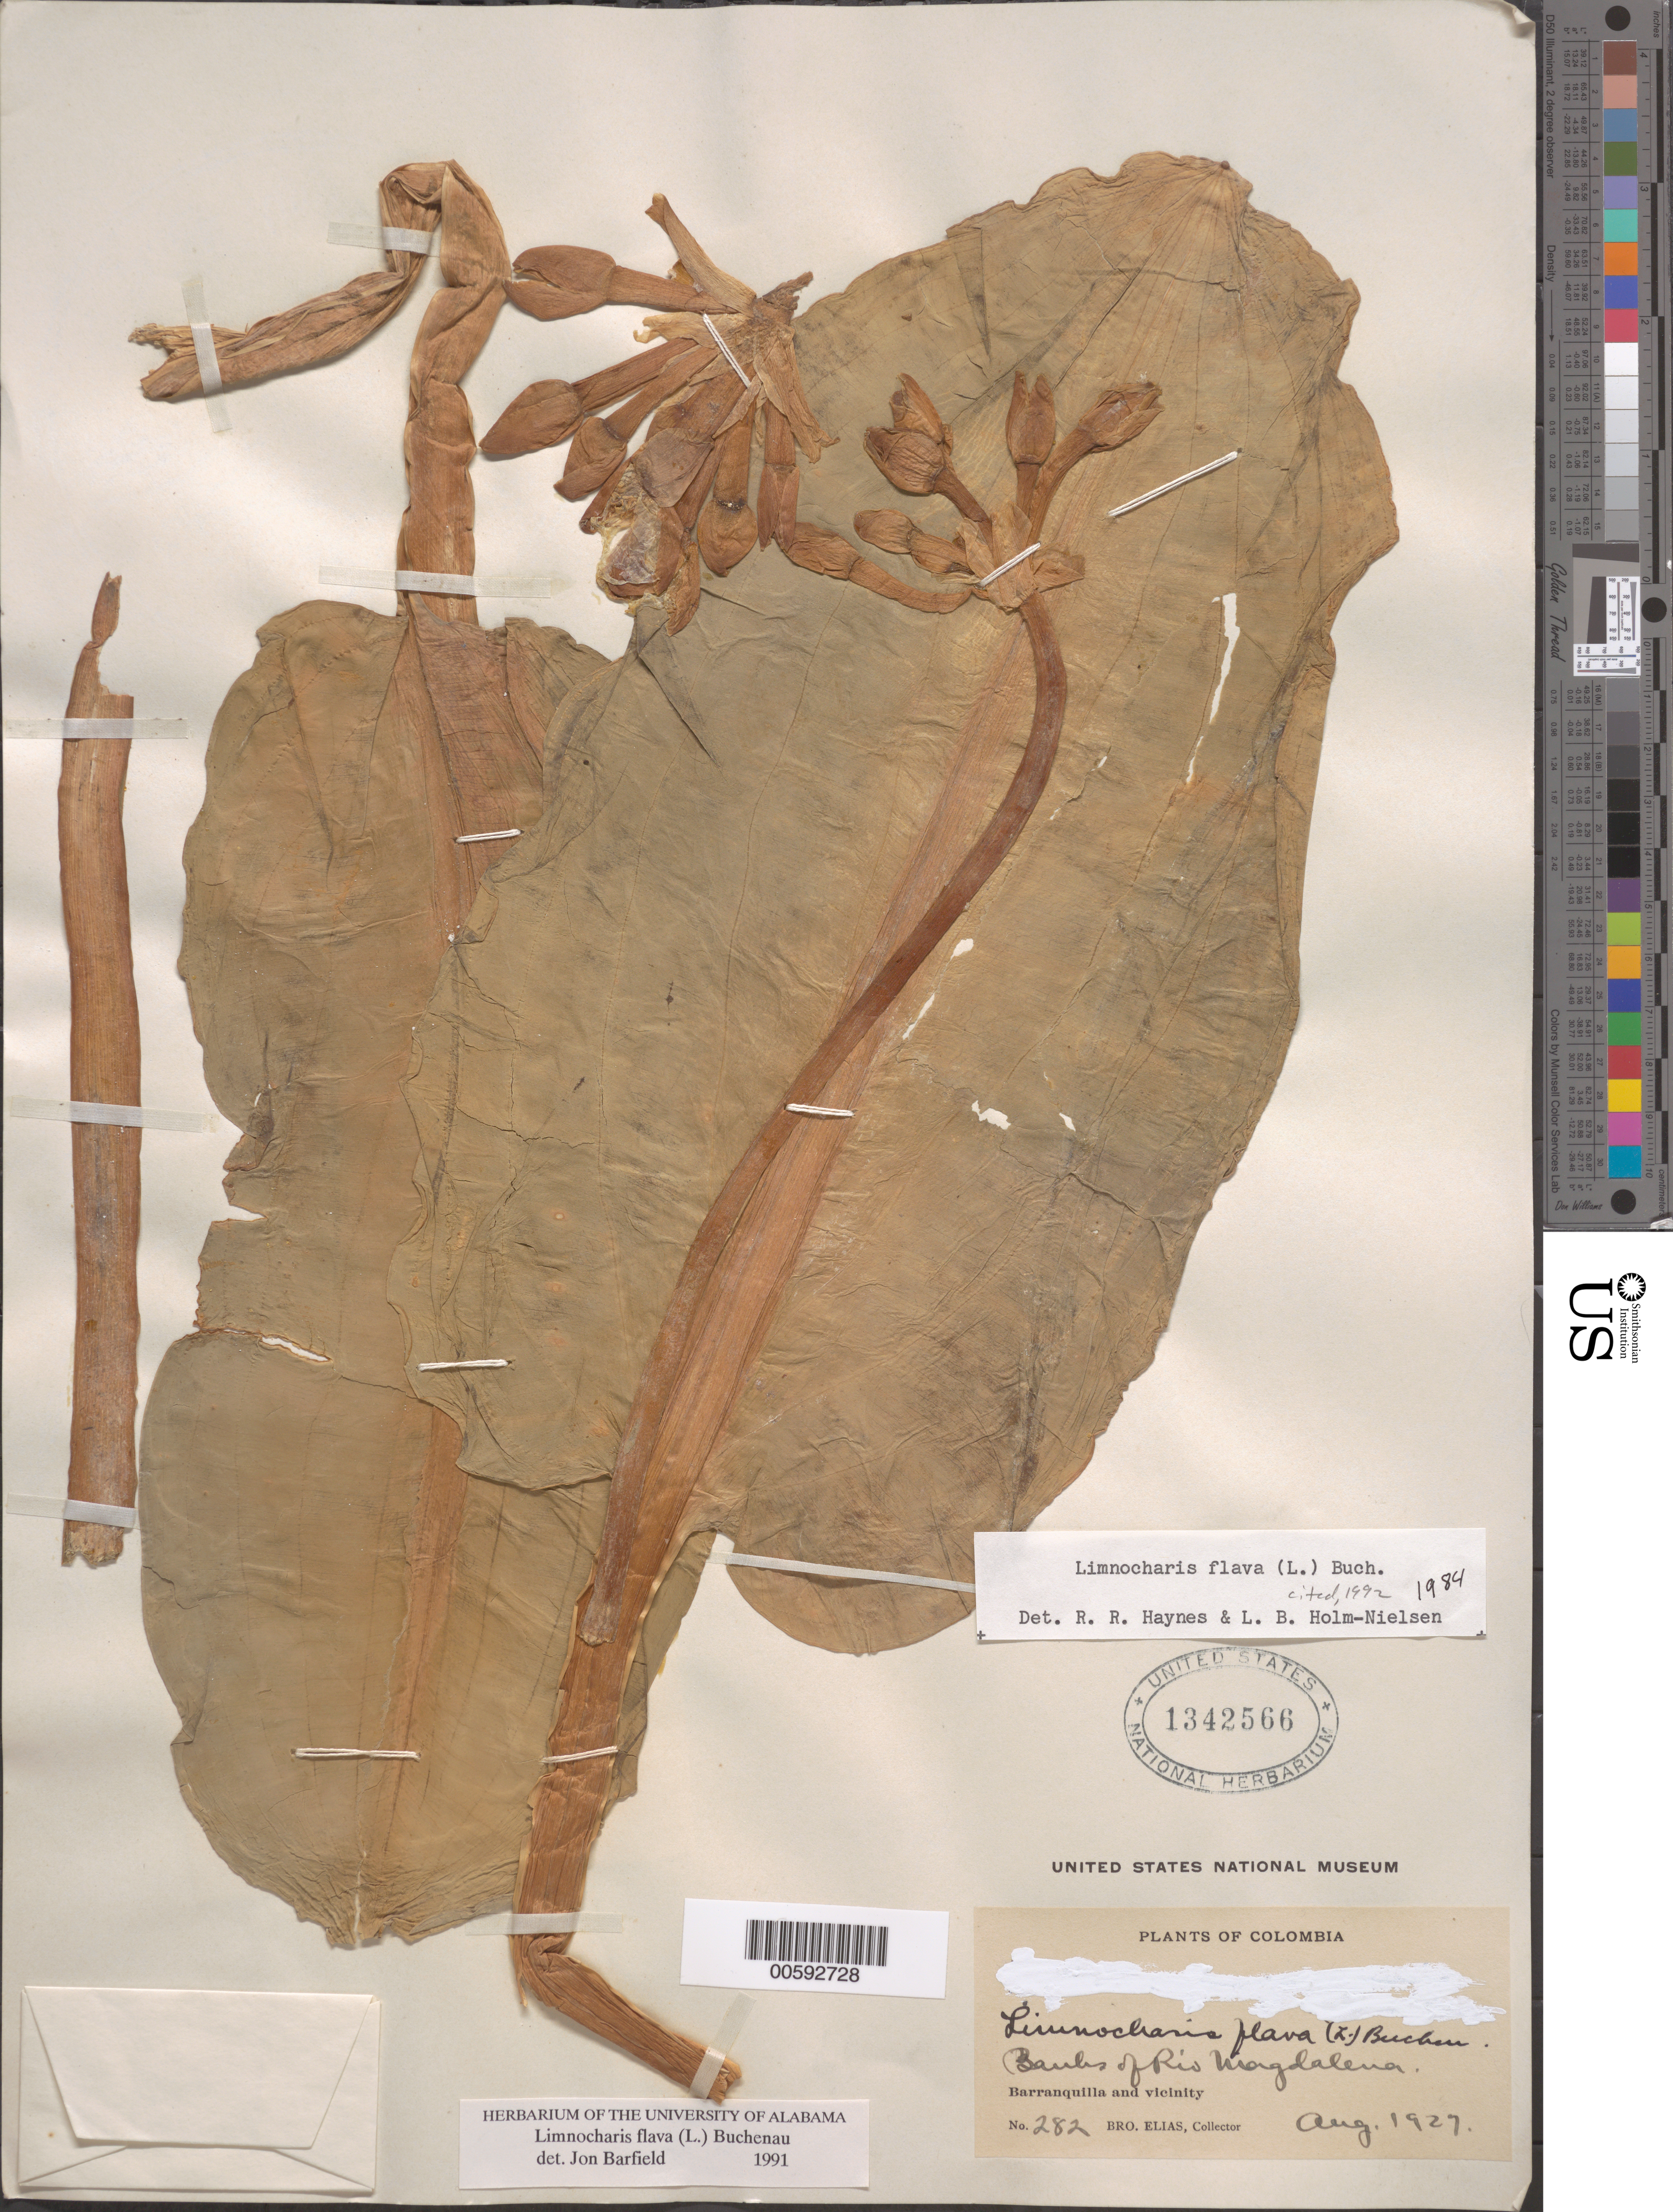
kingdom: Plantae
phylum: Tracheophyta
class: Liliopsida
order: Alismatales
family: Alismataceae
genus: Limnocharis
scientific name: Limnocharis flava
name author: (L.) Buchenau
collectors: Bro. Elias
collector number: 282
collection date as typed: Aug 1927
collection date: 1927-08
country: Colombia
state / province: Atlántico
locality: Barranquilla, Rio Magdalena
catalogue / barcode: US 1342566